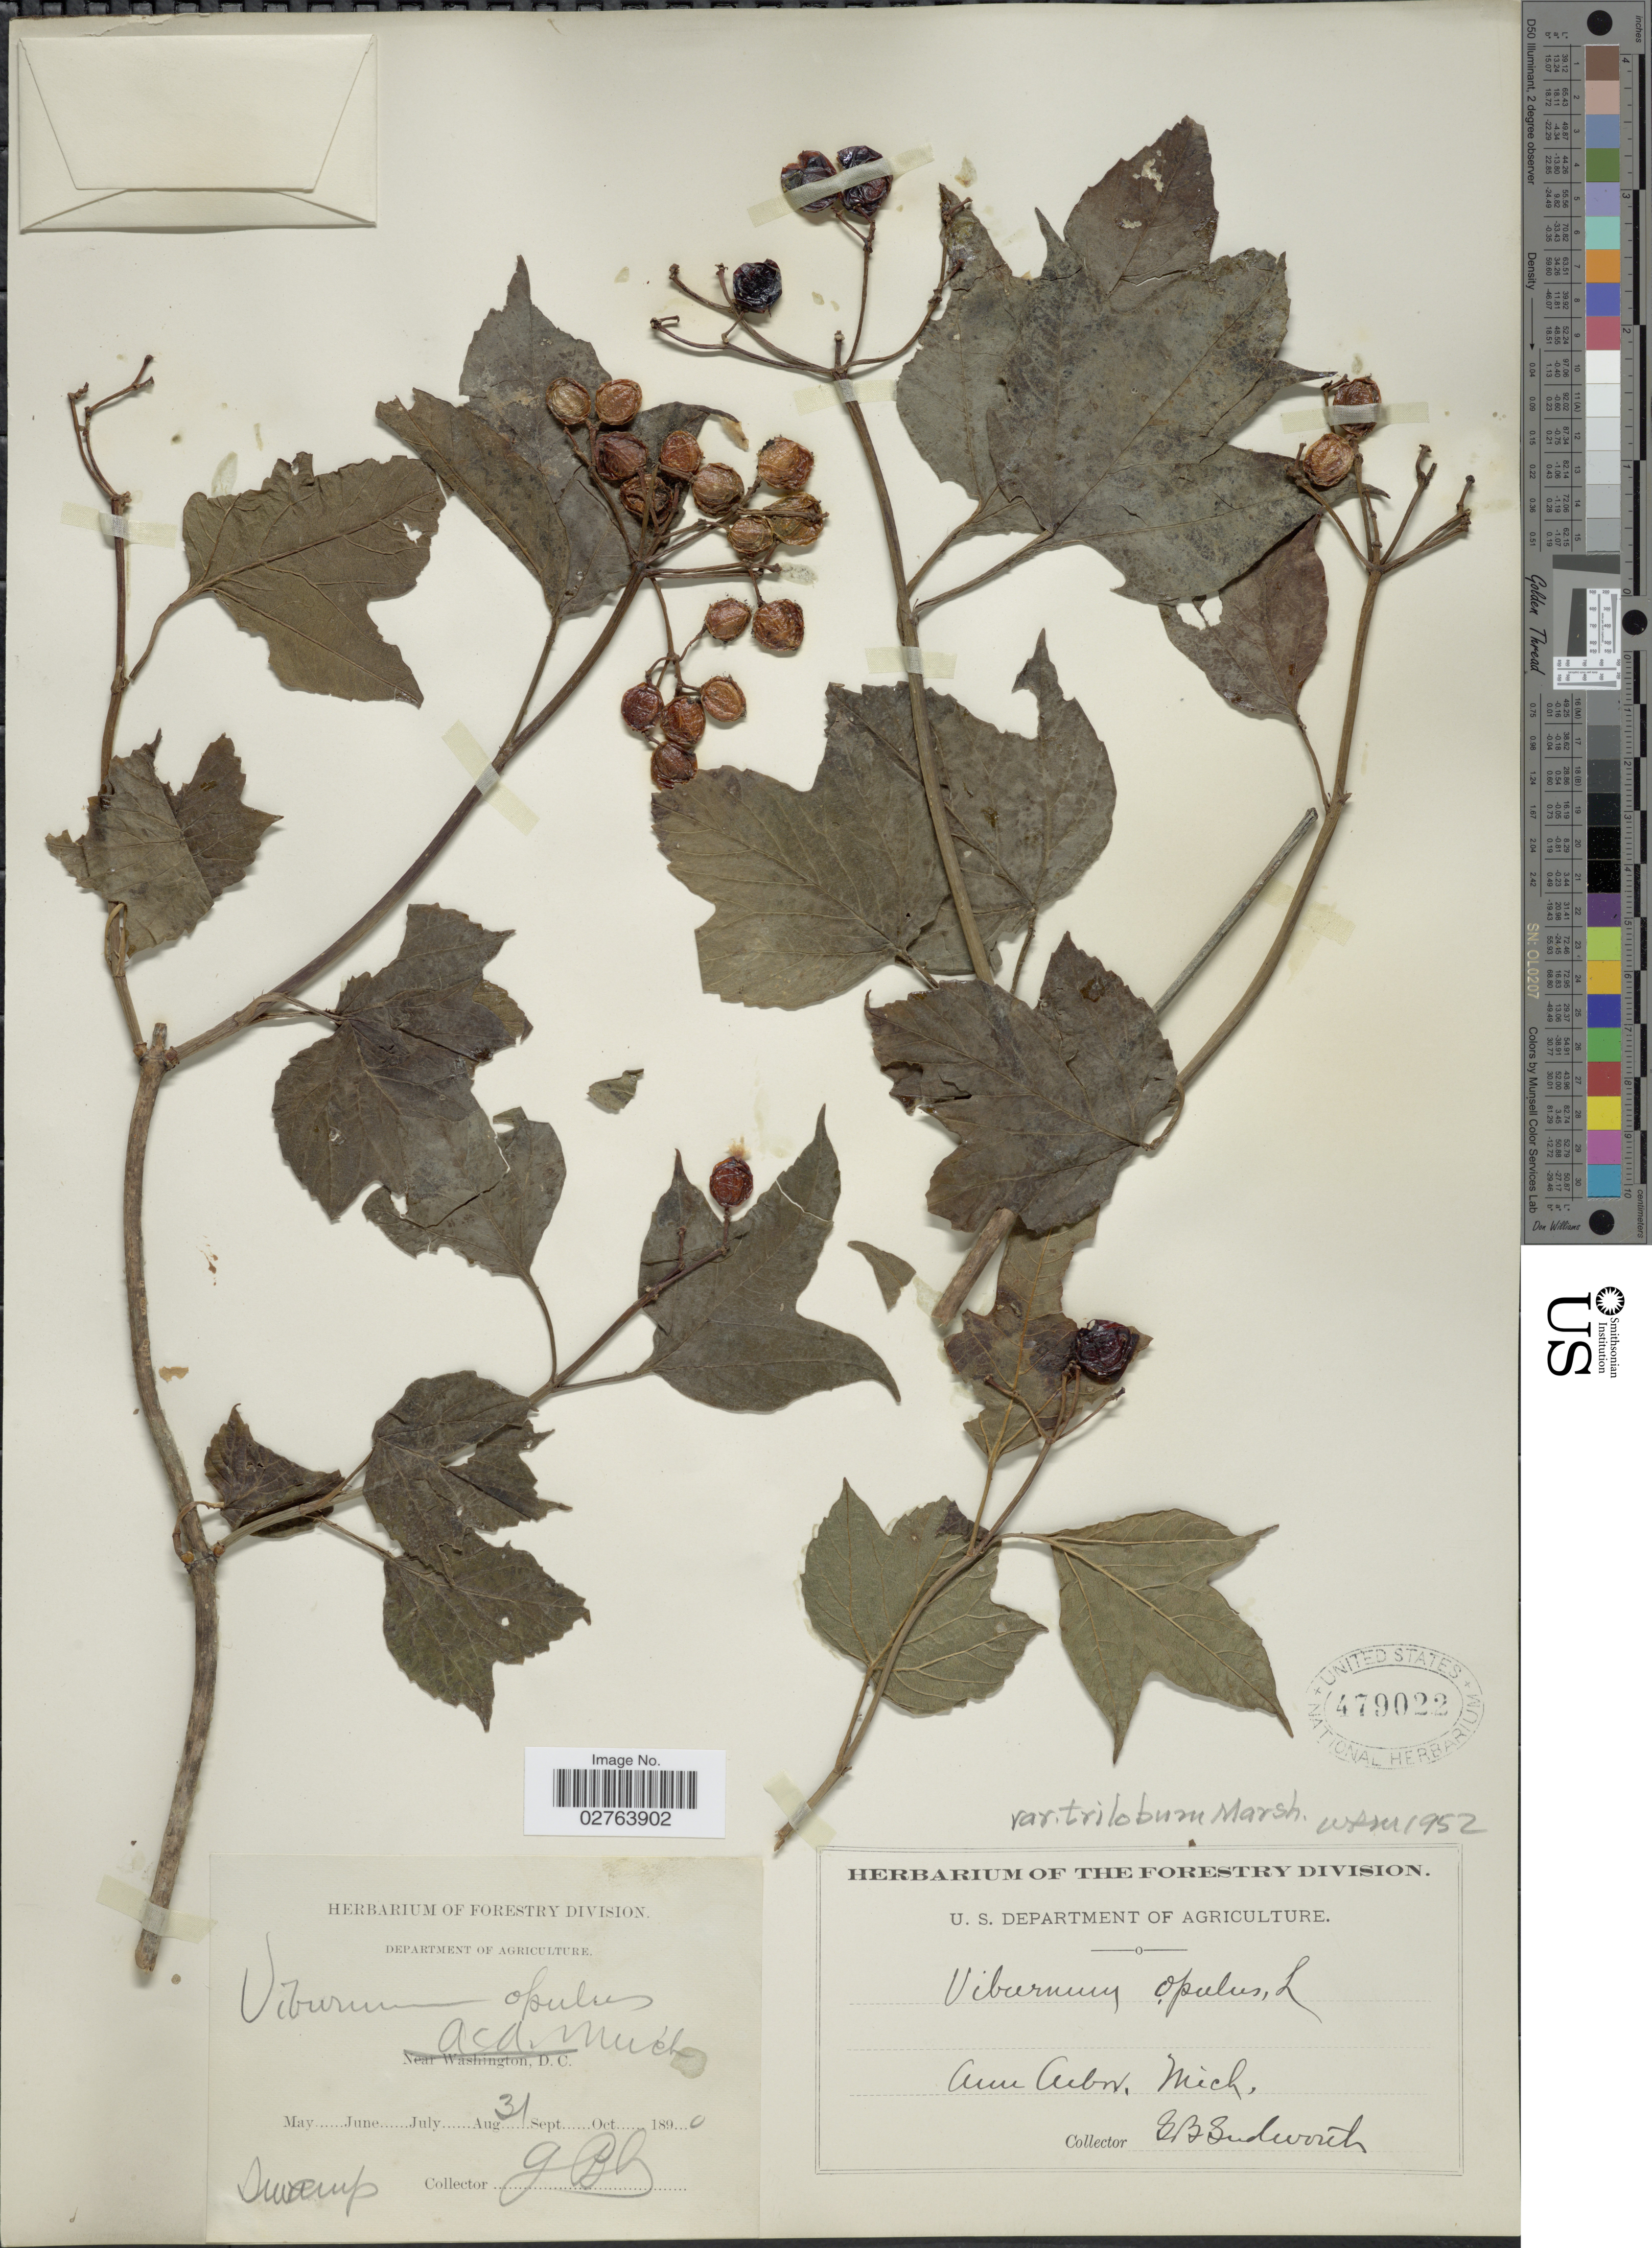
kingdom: Plantae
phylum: Tracheophyta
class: Magnoliopsida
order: Dipsacales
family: Viburnaceae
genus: Viburnum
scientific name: Viburnum opulus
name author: L.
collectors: G. B. Sudworth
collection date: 1890-08-31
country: United States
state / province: Michigan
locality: Ann Arbor.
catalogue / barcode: US 479022